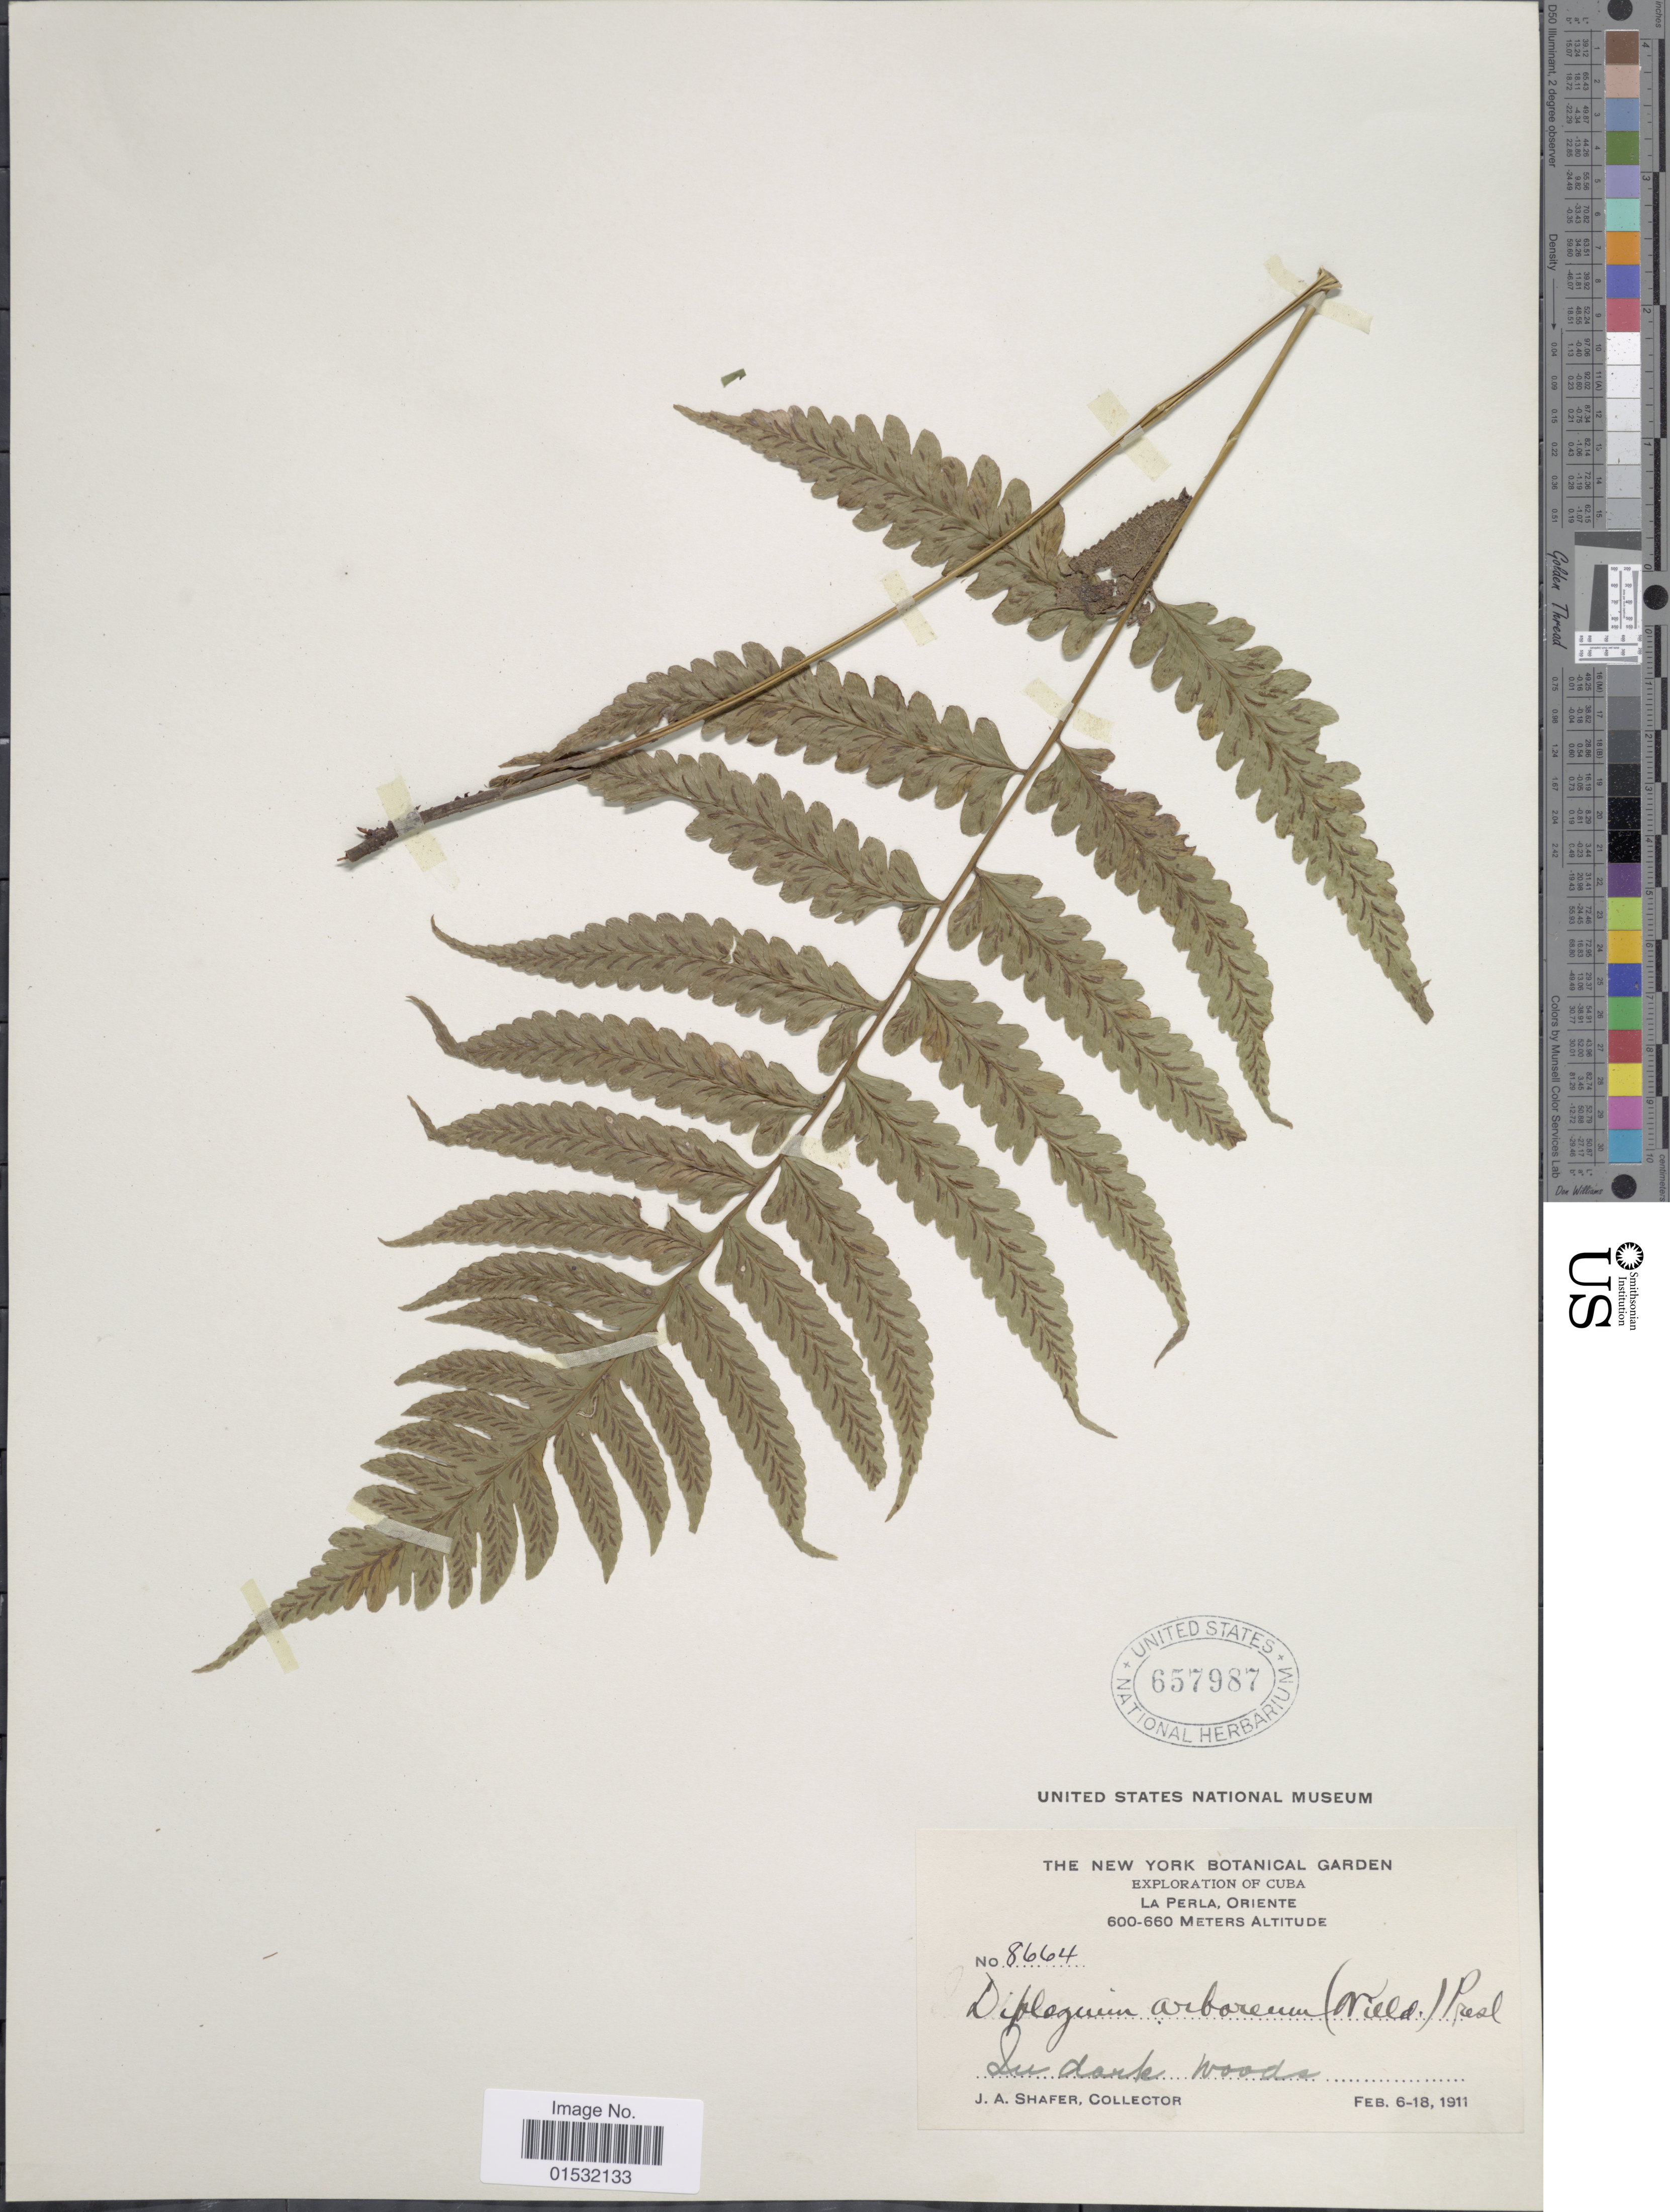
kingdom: Plantae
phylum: Tracheophyta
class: Polypodiopsida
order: Polypodiales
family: Athyriaceae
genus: Diplazium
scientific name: Diplazium cristatum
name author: (Desr.) Alston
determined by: Sánchez, C.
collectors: J. A. Shafer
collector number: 8664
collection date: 1911-02-06/1911-02-18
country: Cuba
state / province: Oriente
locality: La Perla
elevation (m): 600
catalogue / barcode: US 657987